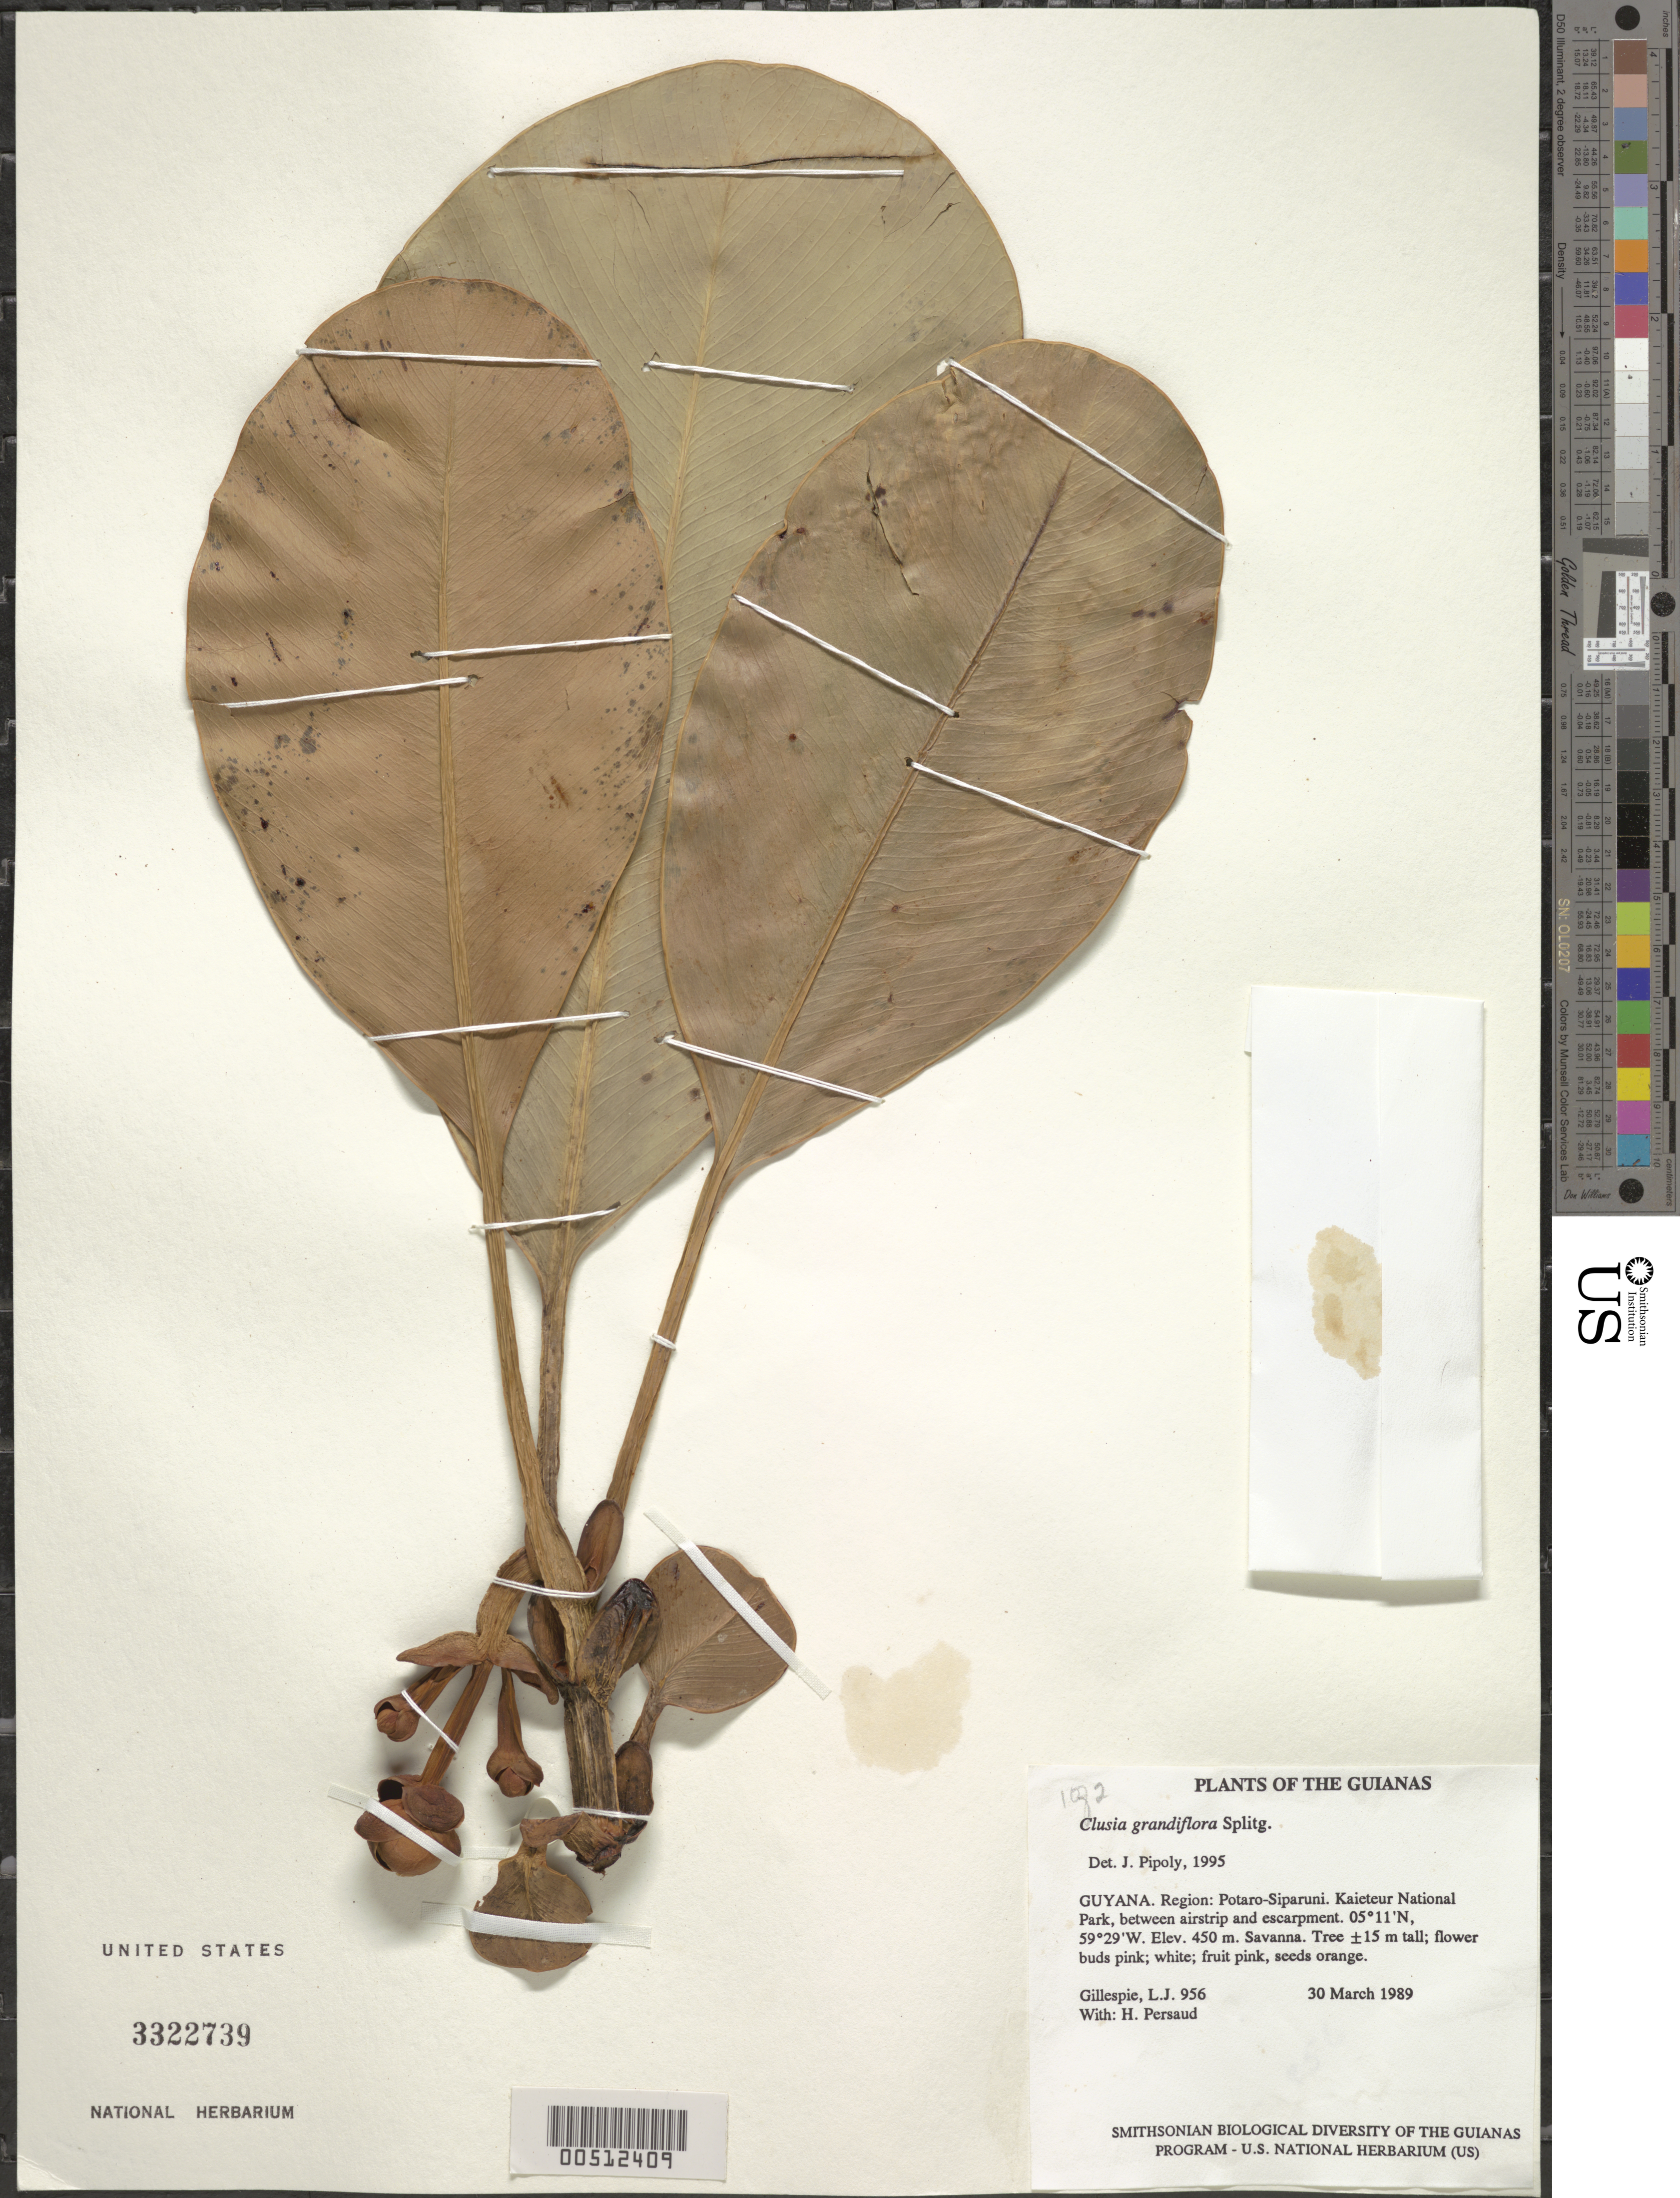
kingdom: Plantae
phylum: Tracheophyta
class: Magnoliopsida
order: Malpighiales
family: Clusiaceae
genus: Clusia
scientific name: Clusia grandiflora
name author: Splitg.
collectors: L. Gillespie & H. Persaud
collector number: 956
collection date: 1989-03-30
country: Guyana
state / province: Potaro-Siparuni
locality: Region: Potaro-Siparuni. Kaieteur National Park, between airstrip and escarpment.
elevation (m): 450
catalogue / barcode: US 3322739